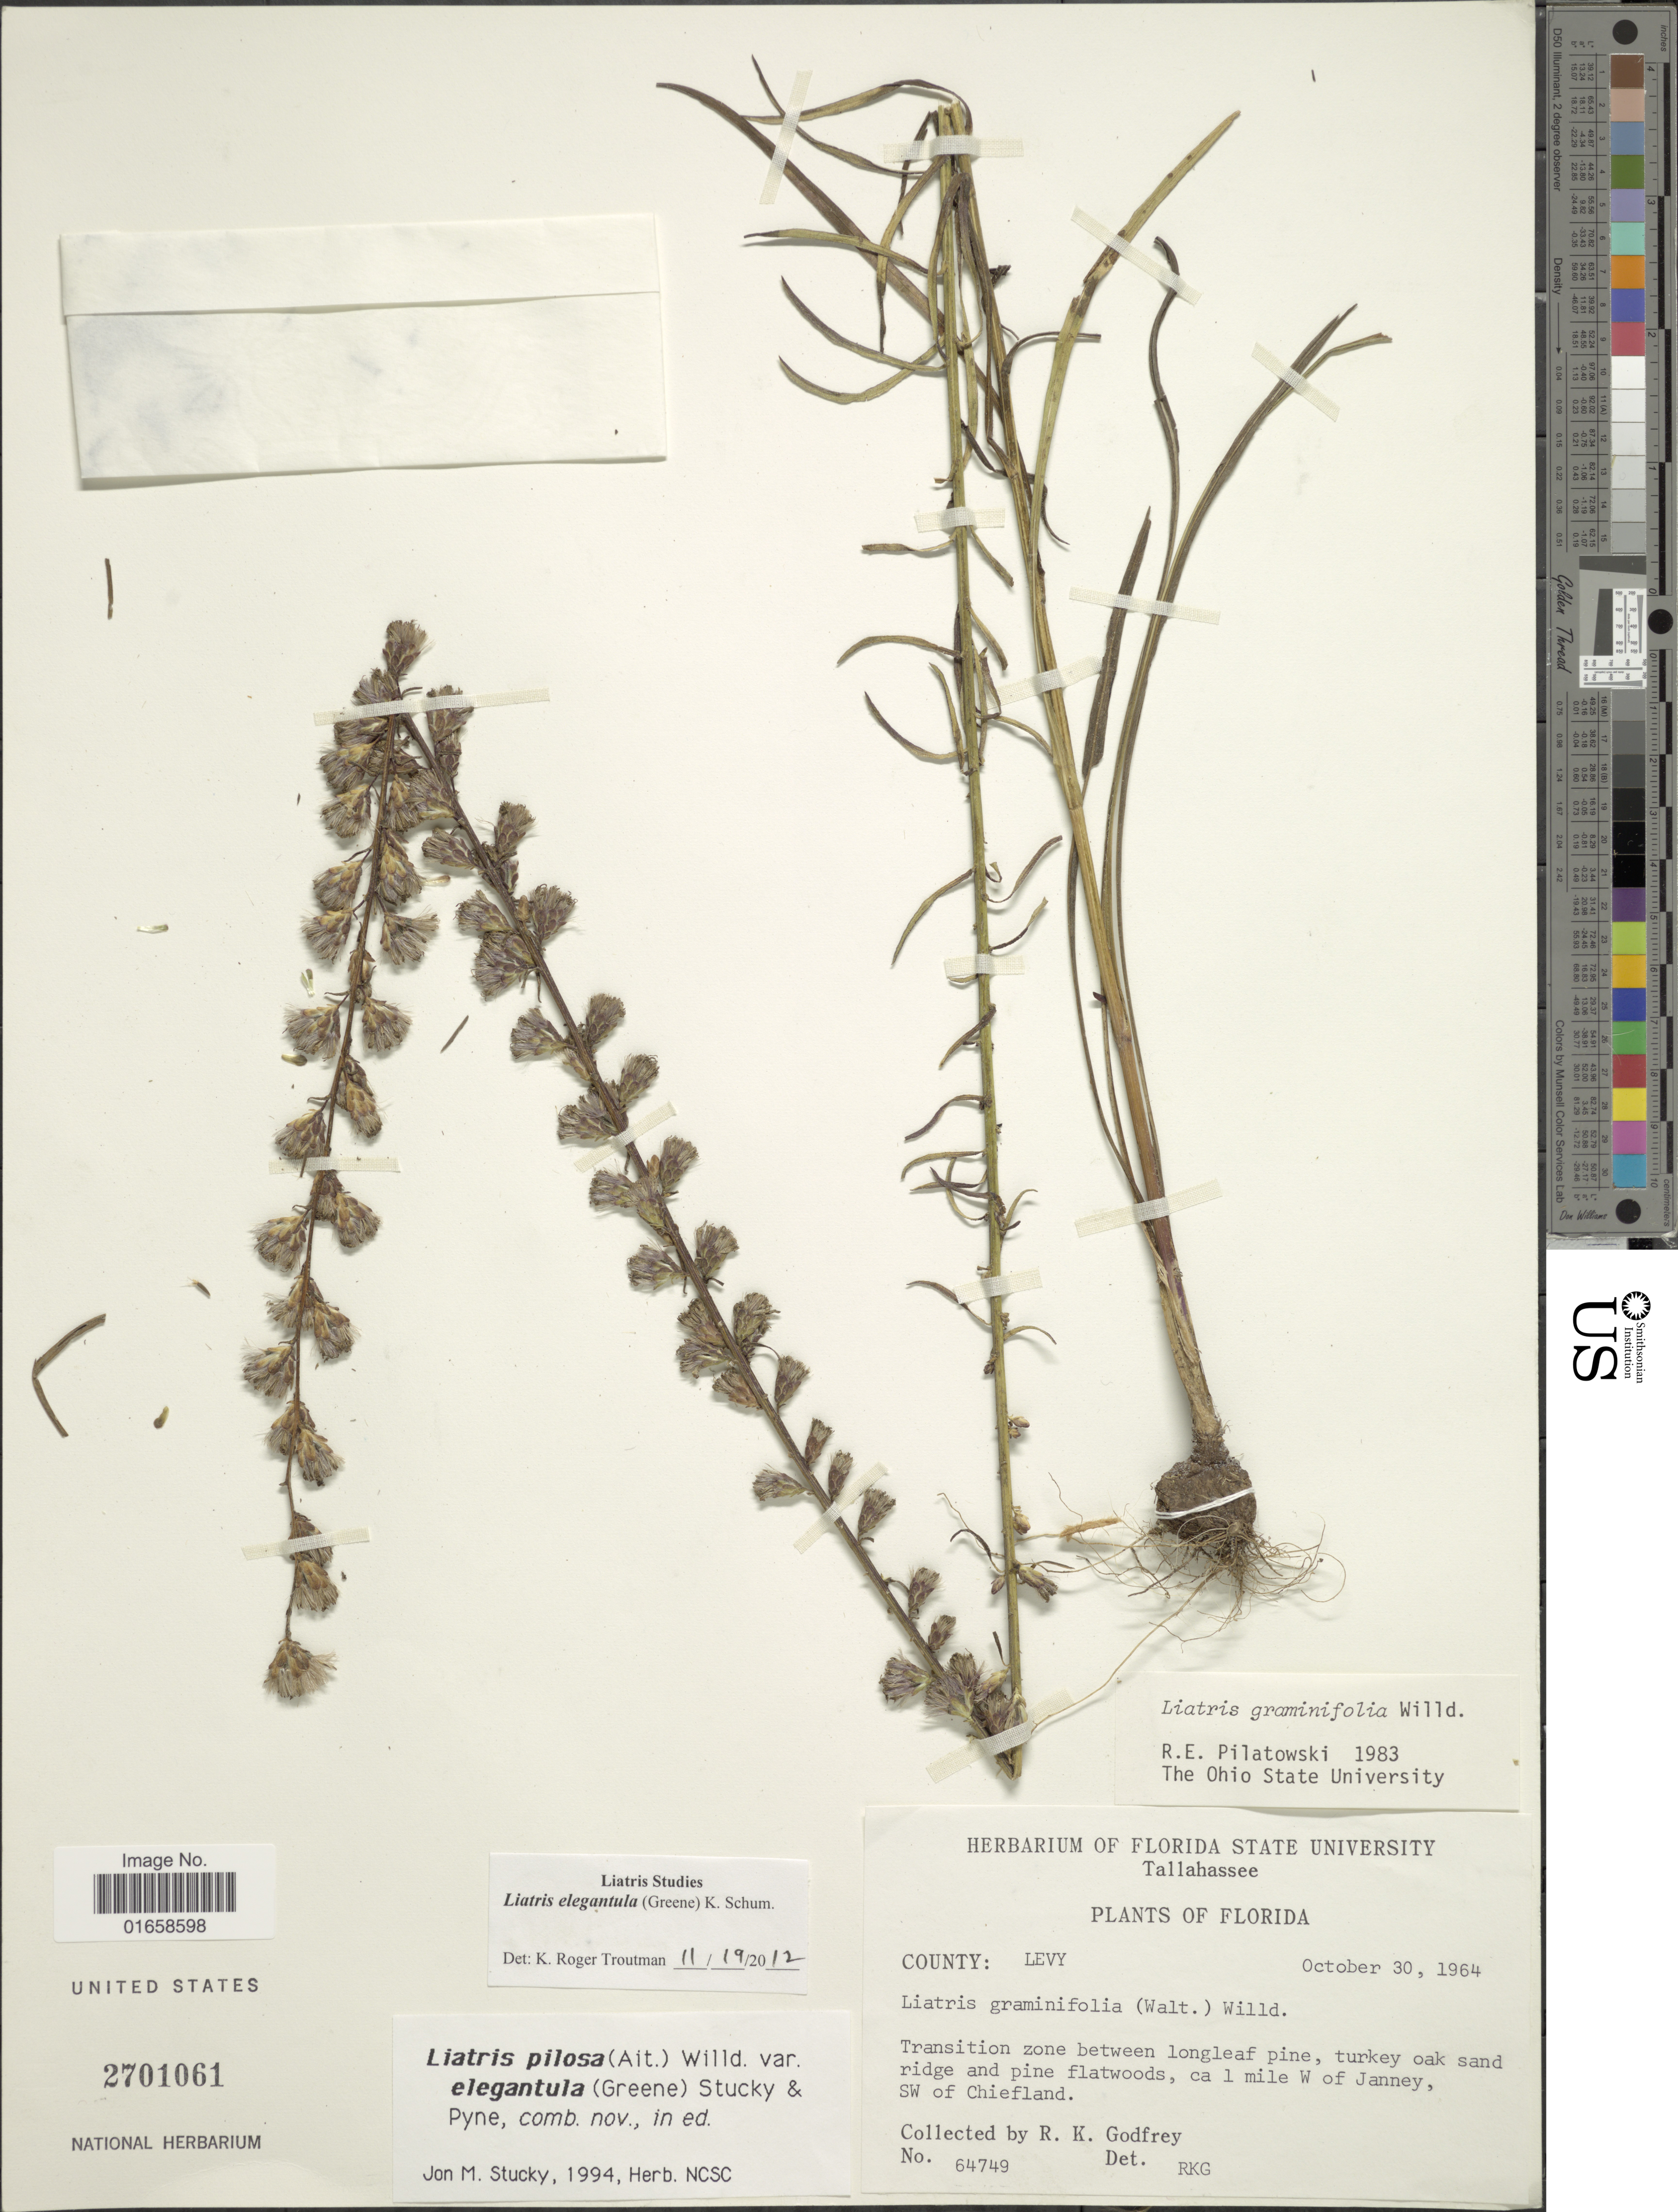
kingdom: Plantae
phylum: Tracheophyta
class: Magnoliopsida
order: Asterales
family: Asteraceae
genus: Liatris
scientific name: Liatris elegantula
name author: (Greene) K. Schum.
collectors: R. K. Godfrey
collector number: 64749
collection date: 1964-10-30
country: United States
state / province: Florida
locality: Tallahassee, County: Levy, Transition zone between longleaf pine, turkey oak sand ridge and pine flatwoods, ca. 1 mile W of Janney SW of Chiefland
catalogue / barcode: US 2701061